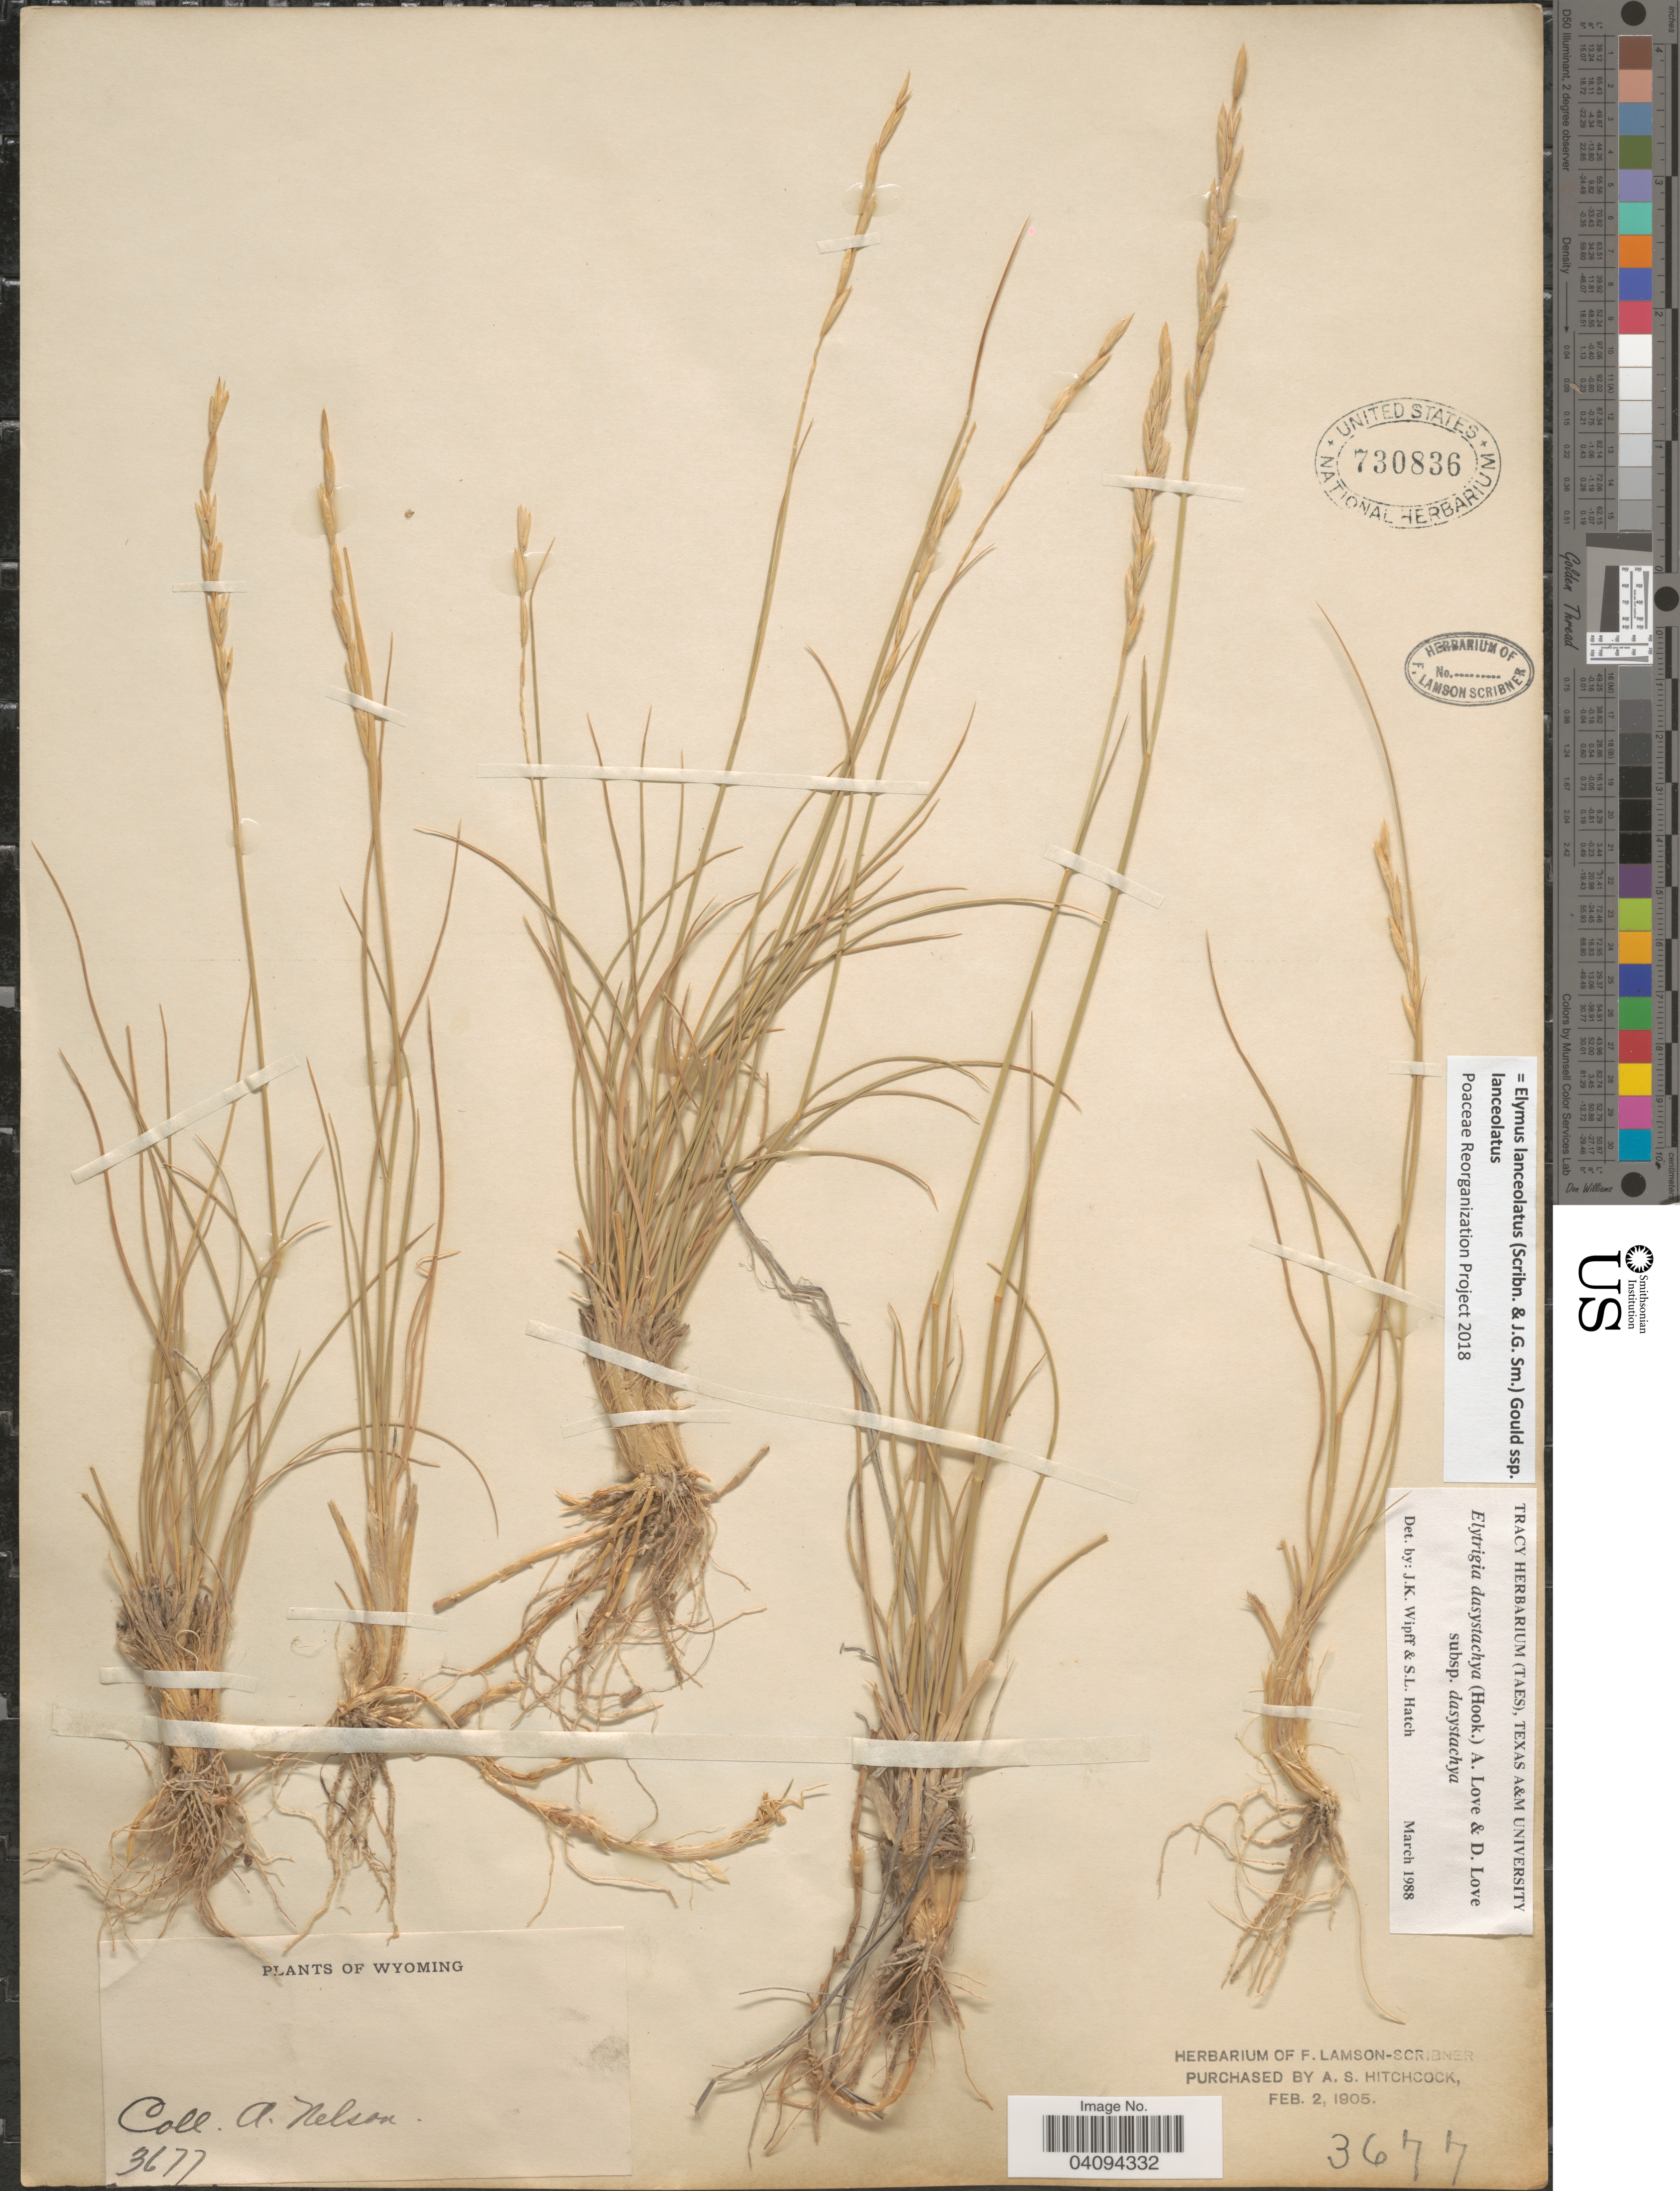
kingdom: Plantae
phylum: Tracheophyta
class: Liliopsida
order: Poales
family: Poaceae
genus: Elymus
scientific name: Elymus lanceolatus subsp. lanceolatus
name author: (Scribn. & J.G. Sm.) Gould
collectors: A. Nelson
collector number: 3677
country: United States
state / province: Wyoming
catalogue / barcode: US 730836